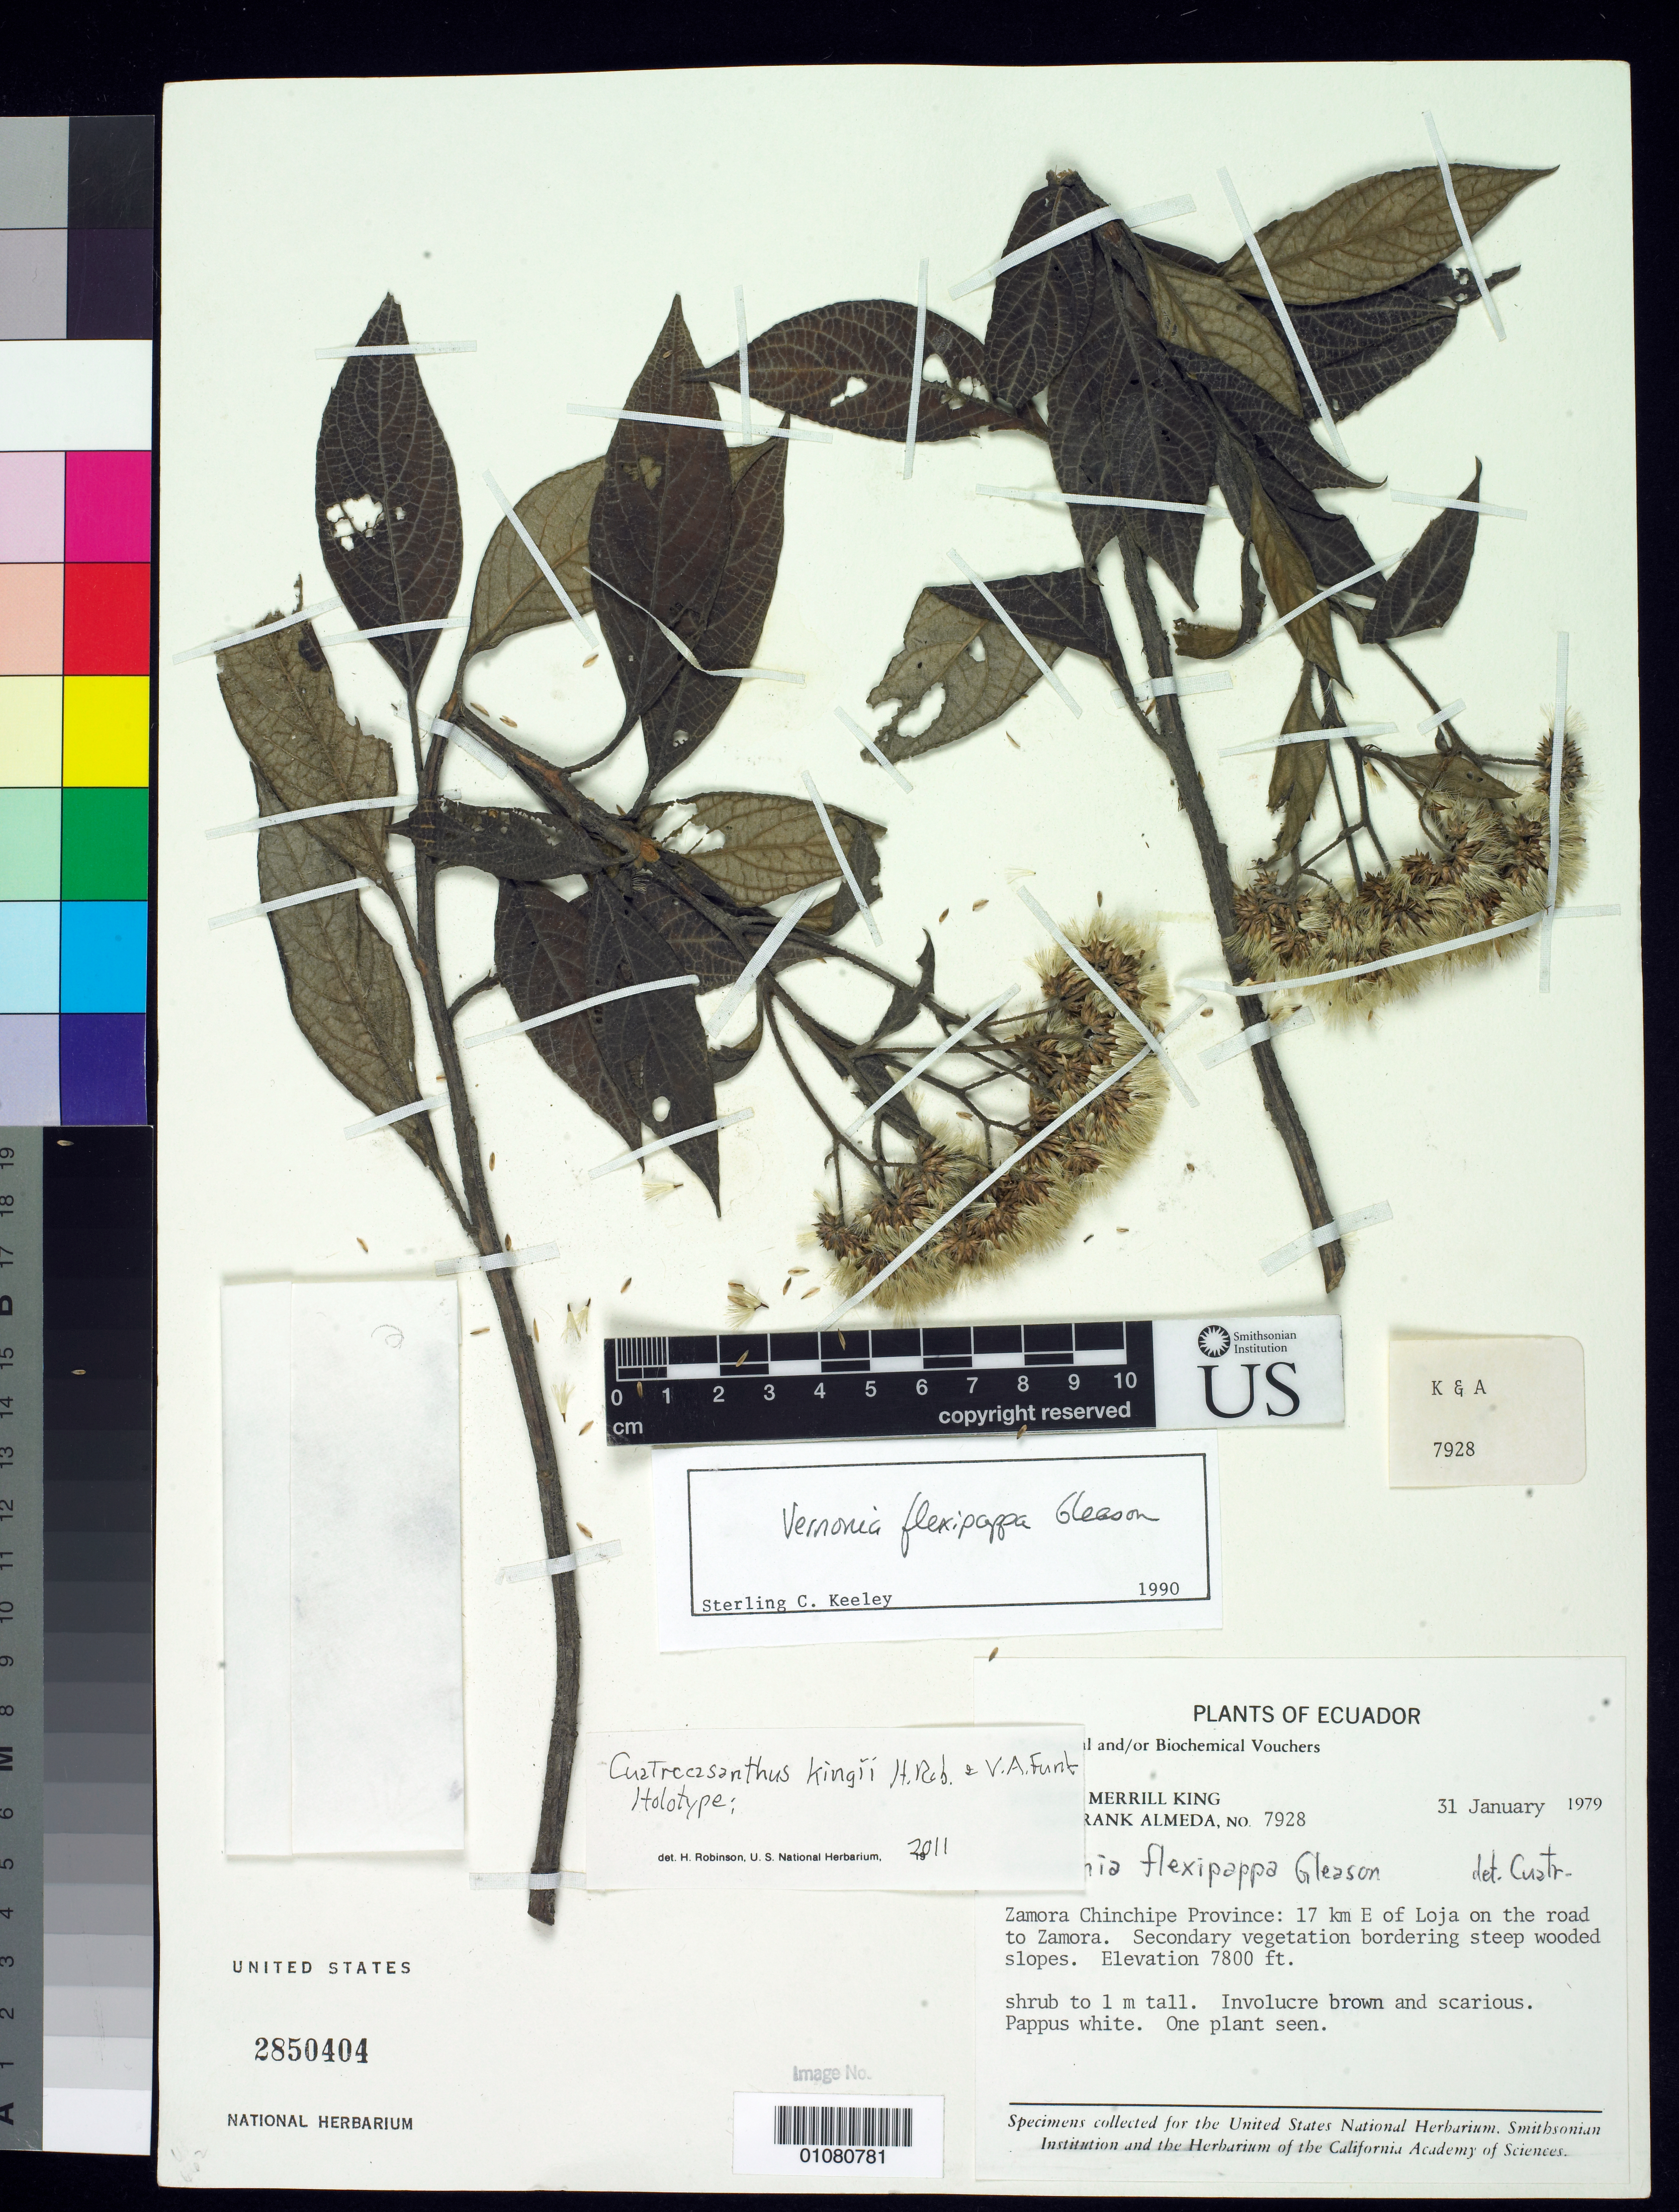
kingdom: Plantae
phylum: Tracheophyta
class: Magnoliopsida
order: Asterales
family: Asteraceae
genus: Cuatrecasanthus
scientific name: Cuatrecasanthus kingii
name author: H. Rob. & V.A. Funk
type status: Holotype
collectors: R. M. King & F. Almeda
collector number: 7928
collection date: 1979-01-31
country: Ecuador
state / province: Zamora-Chinchipe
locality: Zamora Chinchipe Province: 17 km E of Loja on the road to Zamora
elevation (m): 2377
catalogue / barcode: US 2850404